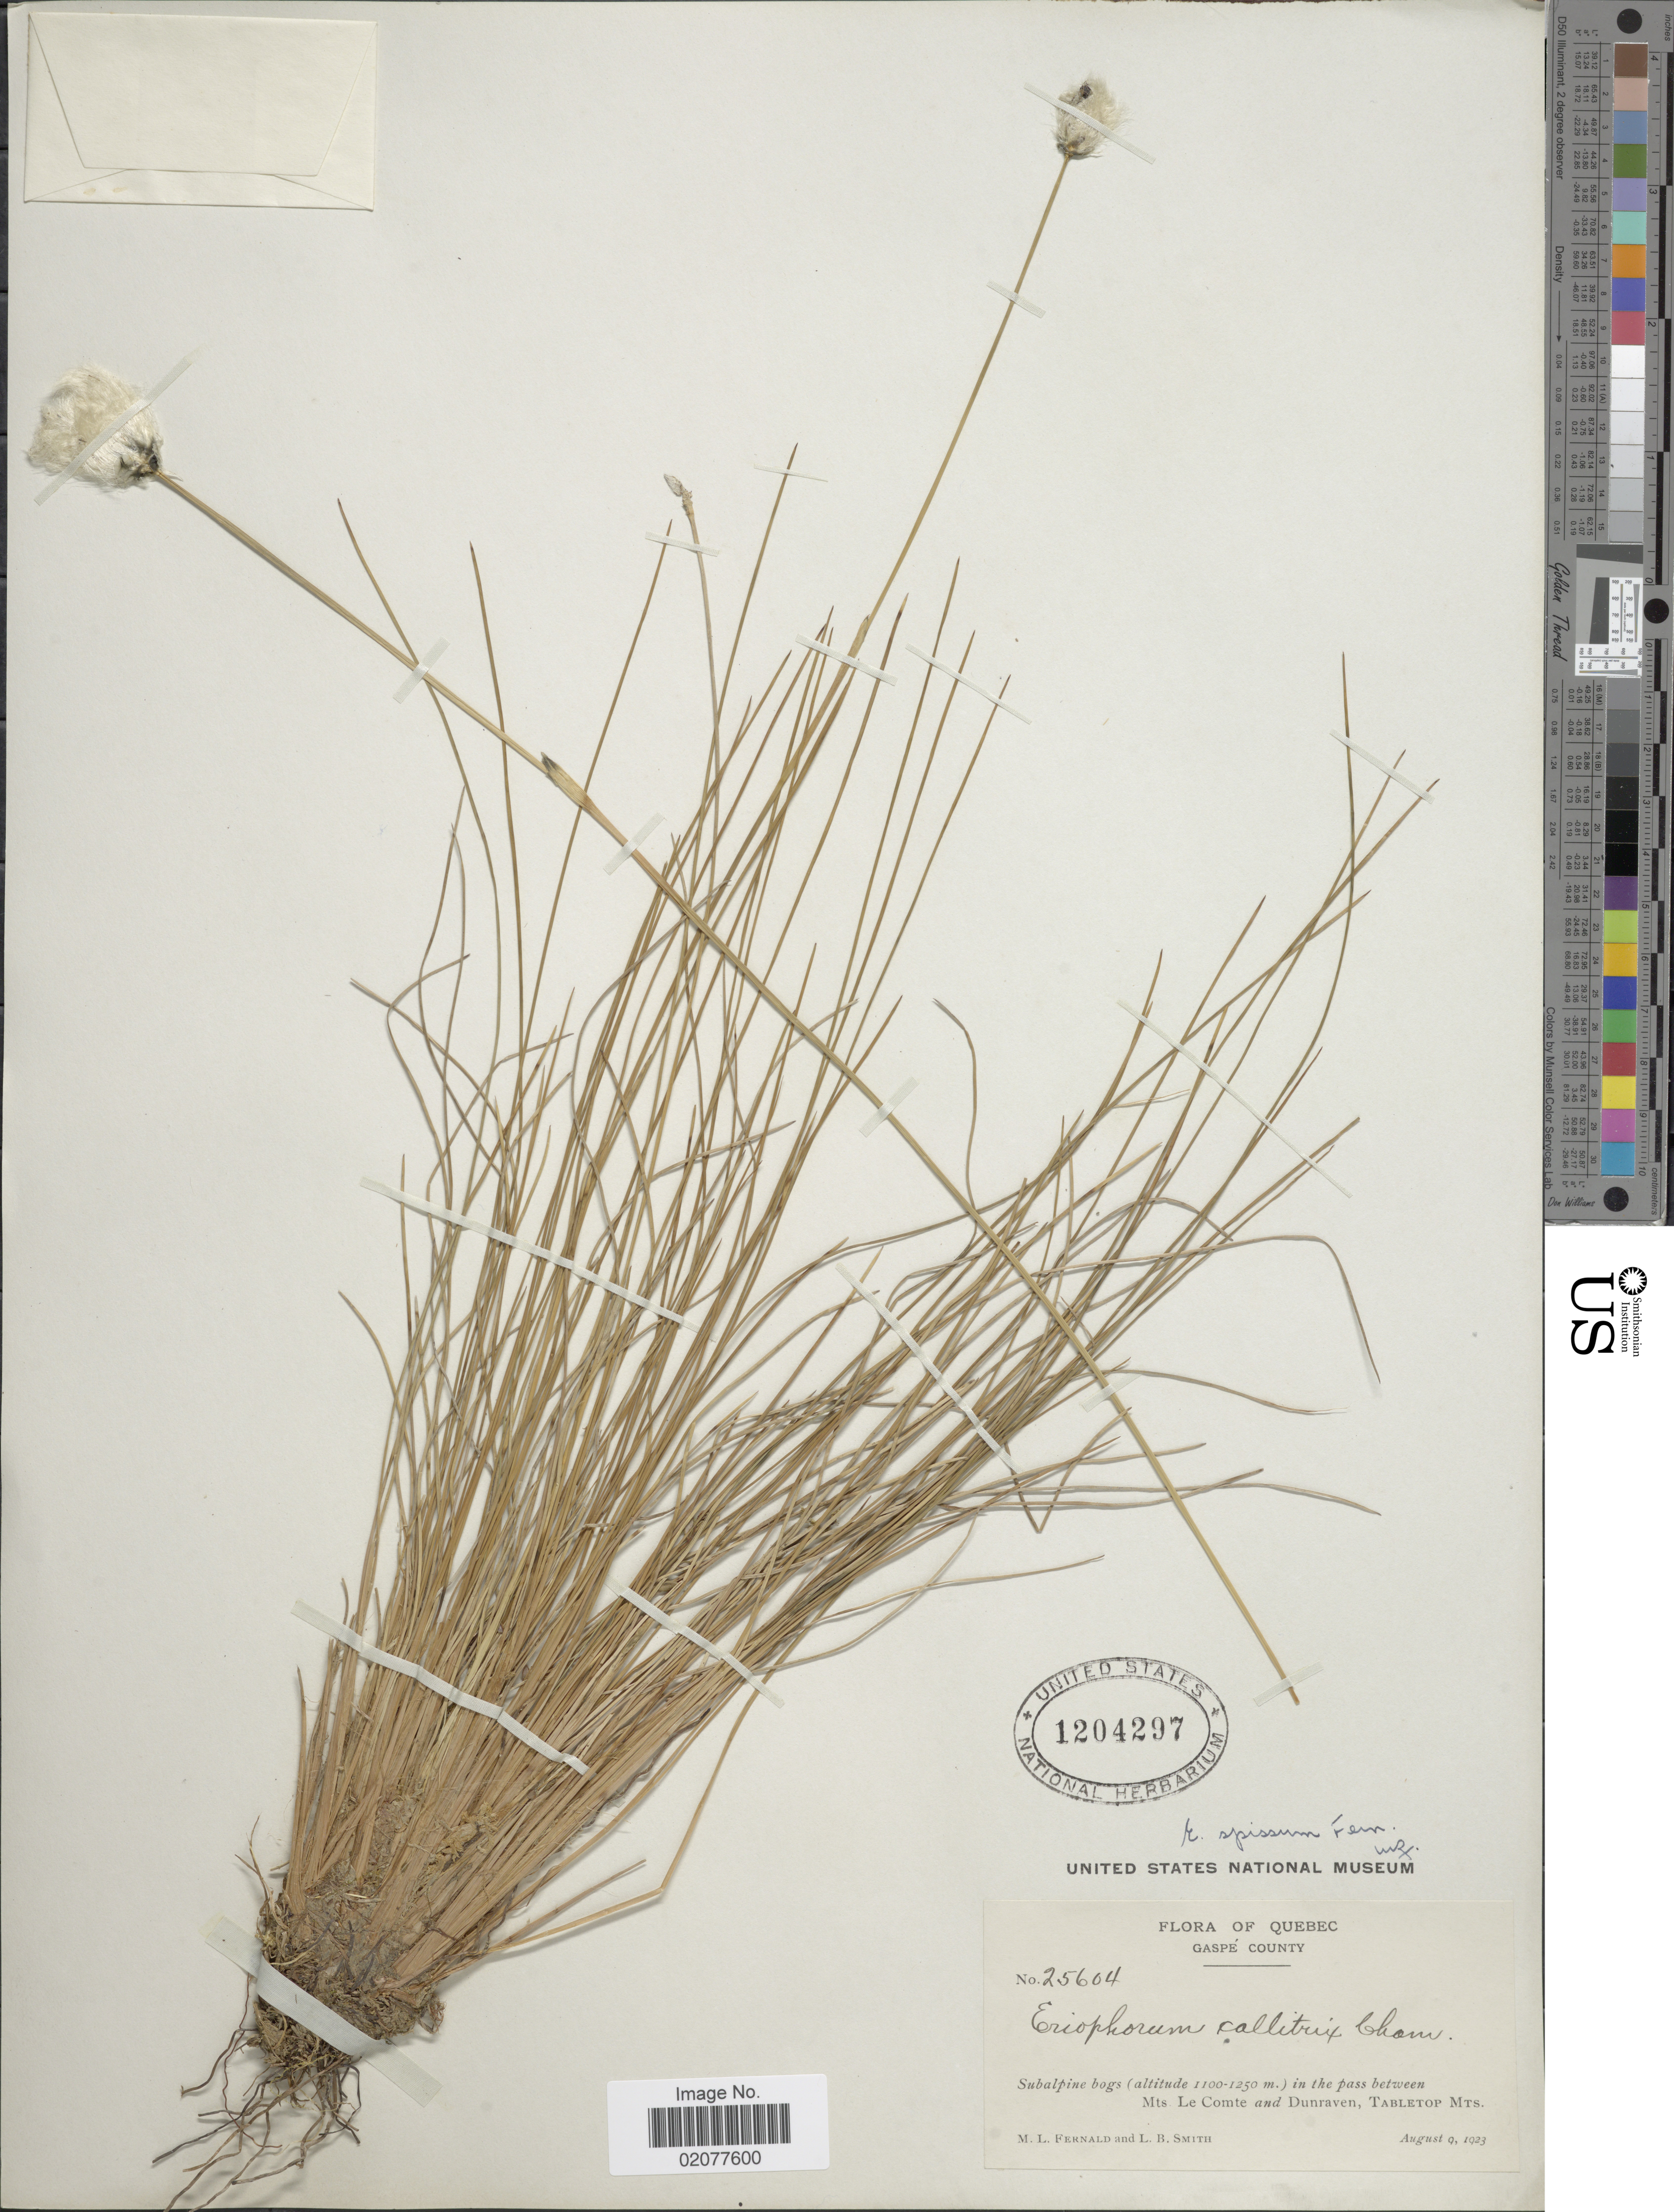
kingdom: Plantae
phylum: Tracheophyta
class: Liliopsida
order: Poales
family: Cyperaceae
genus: Eriophorum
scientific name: Eriophorum spissum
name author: Fernald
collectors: M. L. Fernald & L. Smith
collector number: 25604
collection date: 1923-08-09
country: Canada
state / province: Quebec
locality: Quebec, Gaspe County. In the pass between Mts Le Comte and Dunraven, Tabletop Mts.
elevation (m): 1100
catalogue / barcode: US 1204297